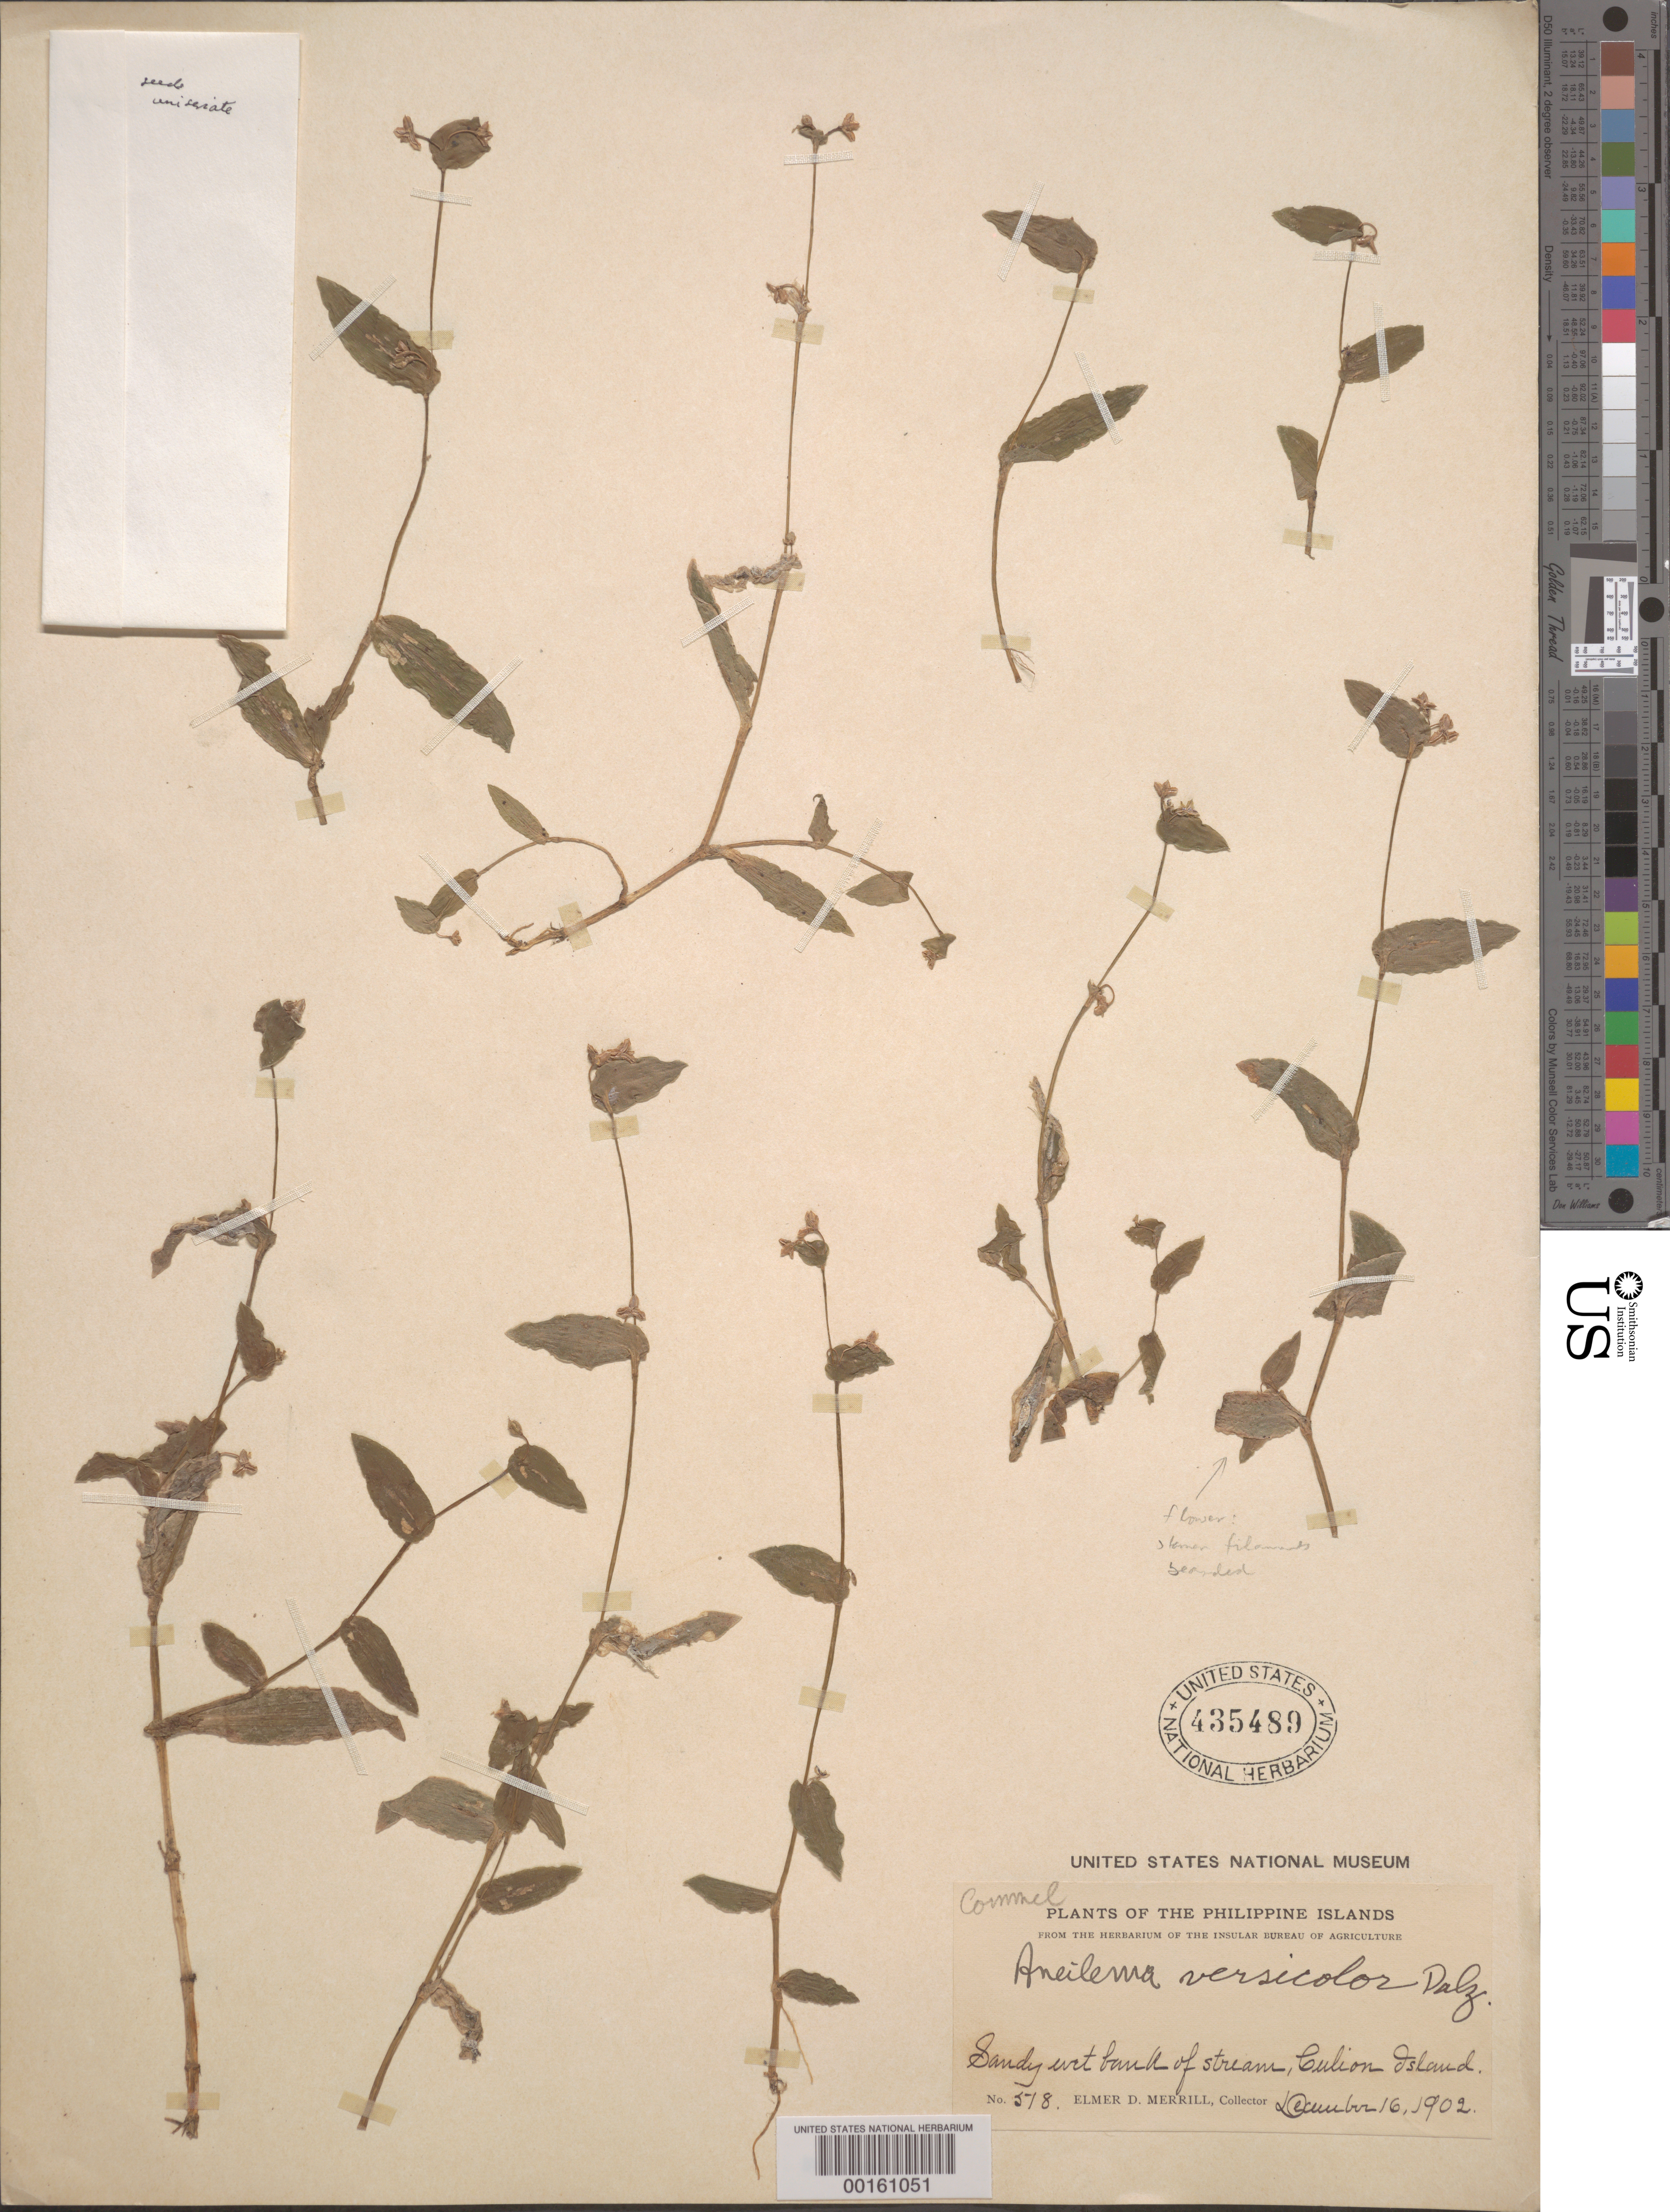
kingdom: Plantae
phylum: Tracheophyta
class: Liliopsida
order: Commelinales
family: Commelinaceae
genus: Murdannia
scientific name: Murdannia versicolor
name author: (Dalzell) G. Brückn.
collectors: E. D. Merrill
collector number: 518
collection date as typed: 16 Dec 1902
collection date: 1902-12-16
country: Philippines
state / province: Mimaropa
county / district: Palawan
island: Culion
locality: Culion island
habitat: Sandy, wet stream bank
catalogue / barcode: US 435489